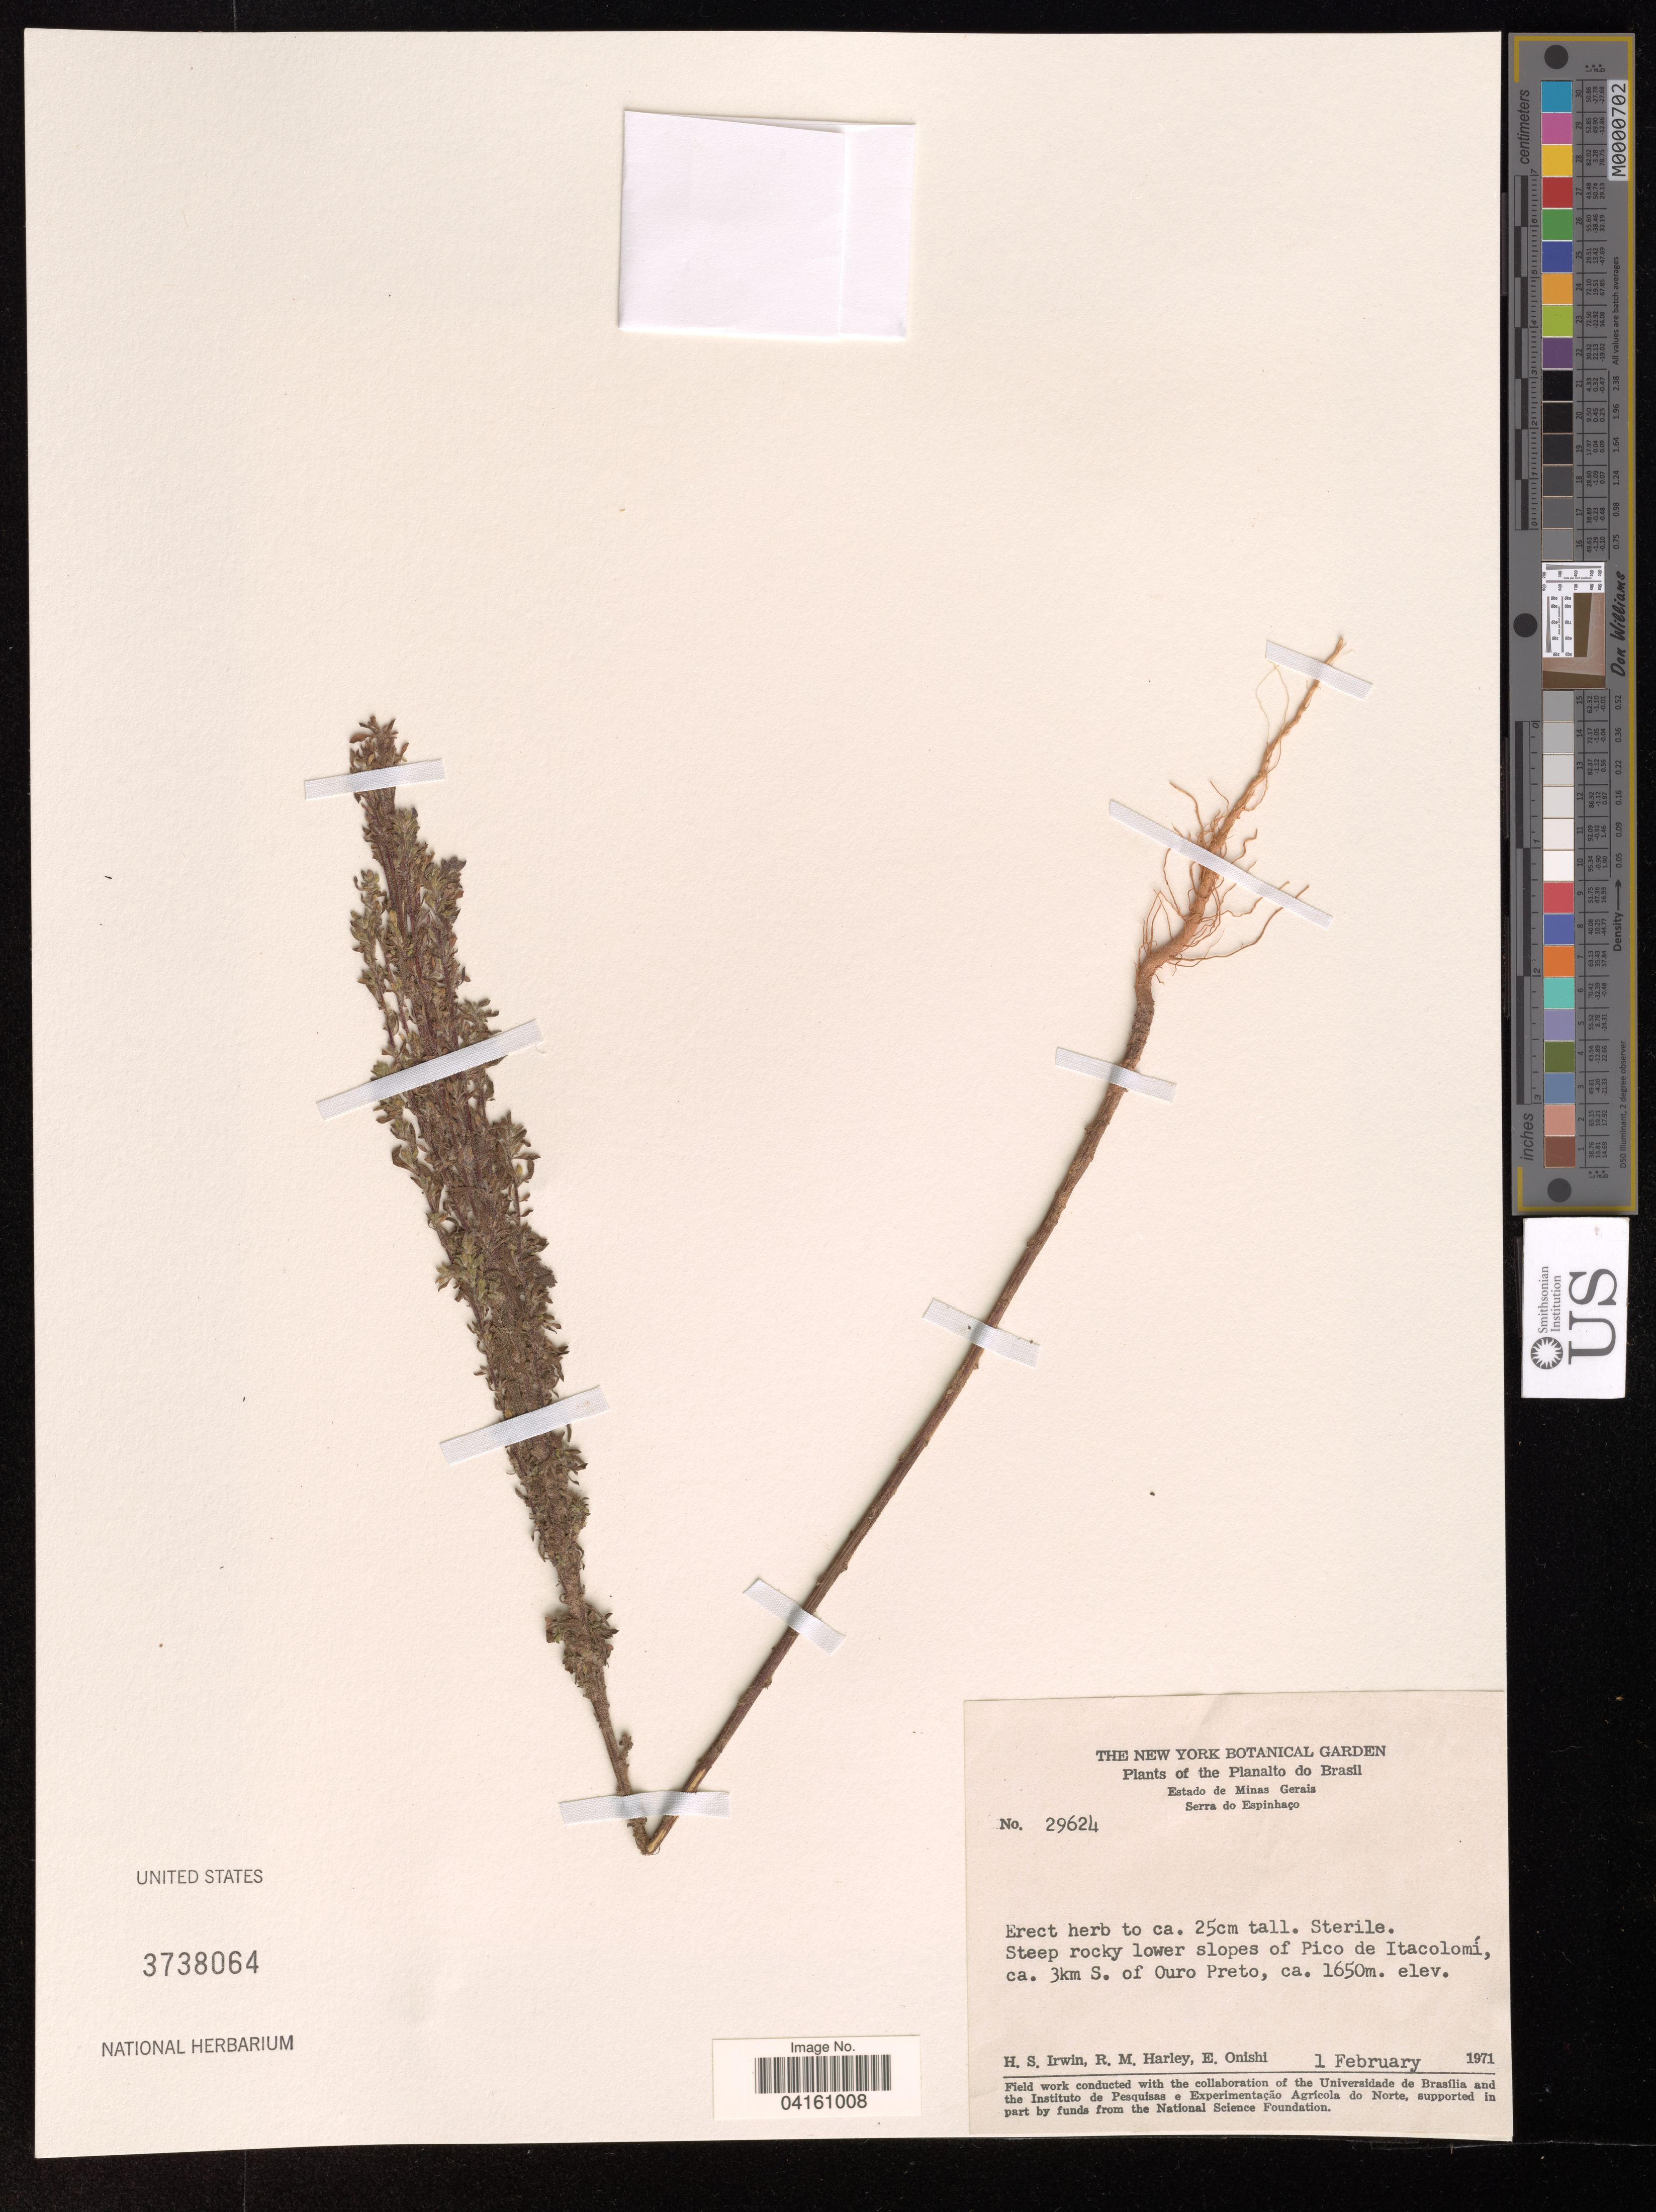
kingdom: Plantae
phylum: Tracheophyta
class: Magnoliopsida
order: Asterales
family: Asteraceae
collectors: H. Irwin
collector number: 29624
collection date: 1971-02-01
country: Brazil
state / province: Minas Gerais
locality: Planalto do Brasil. Serra do Espinhaço. Steep rocky lower slopes of Pico de Itacolomí, ca. 3km S. of Ouro Preto.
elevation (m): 1650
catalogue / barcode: US 3738064